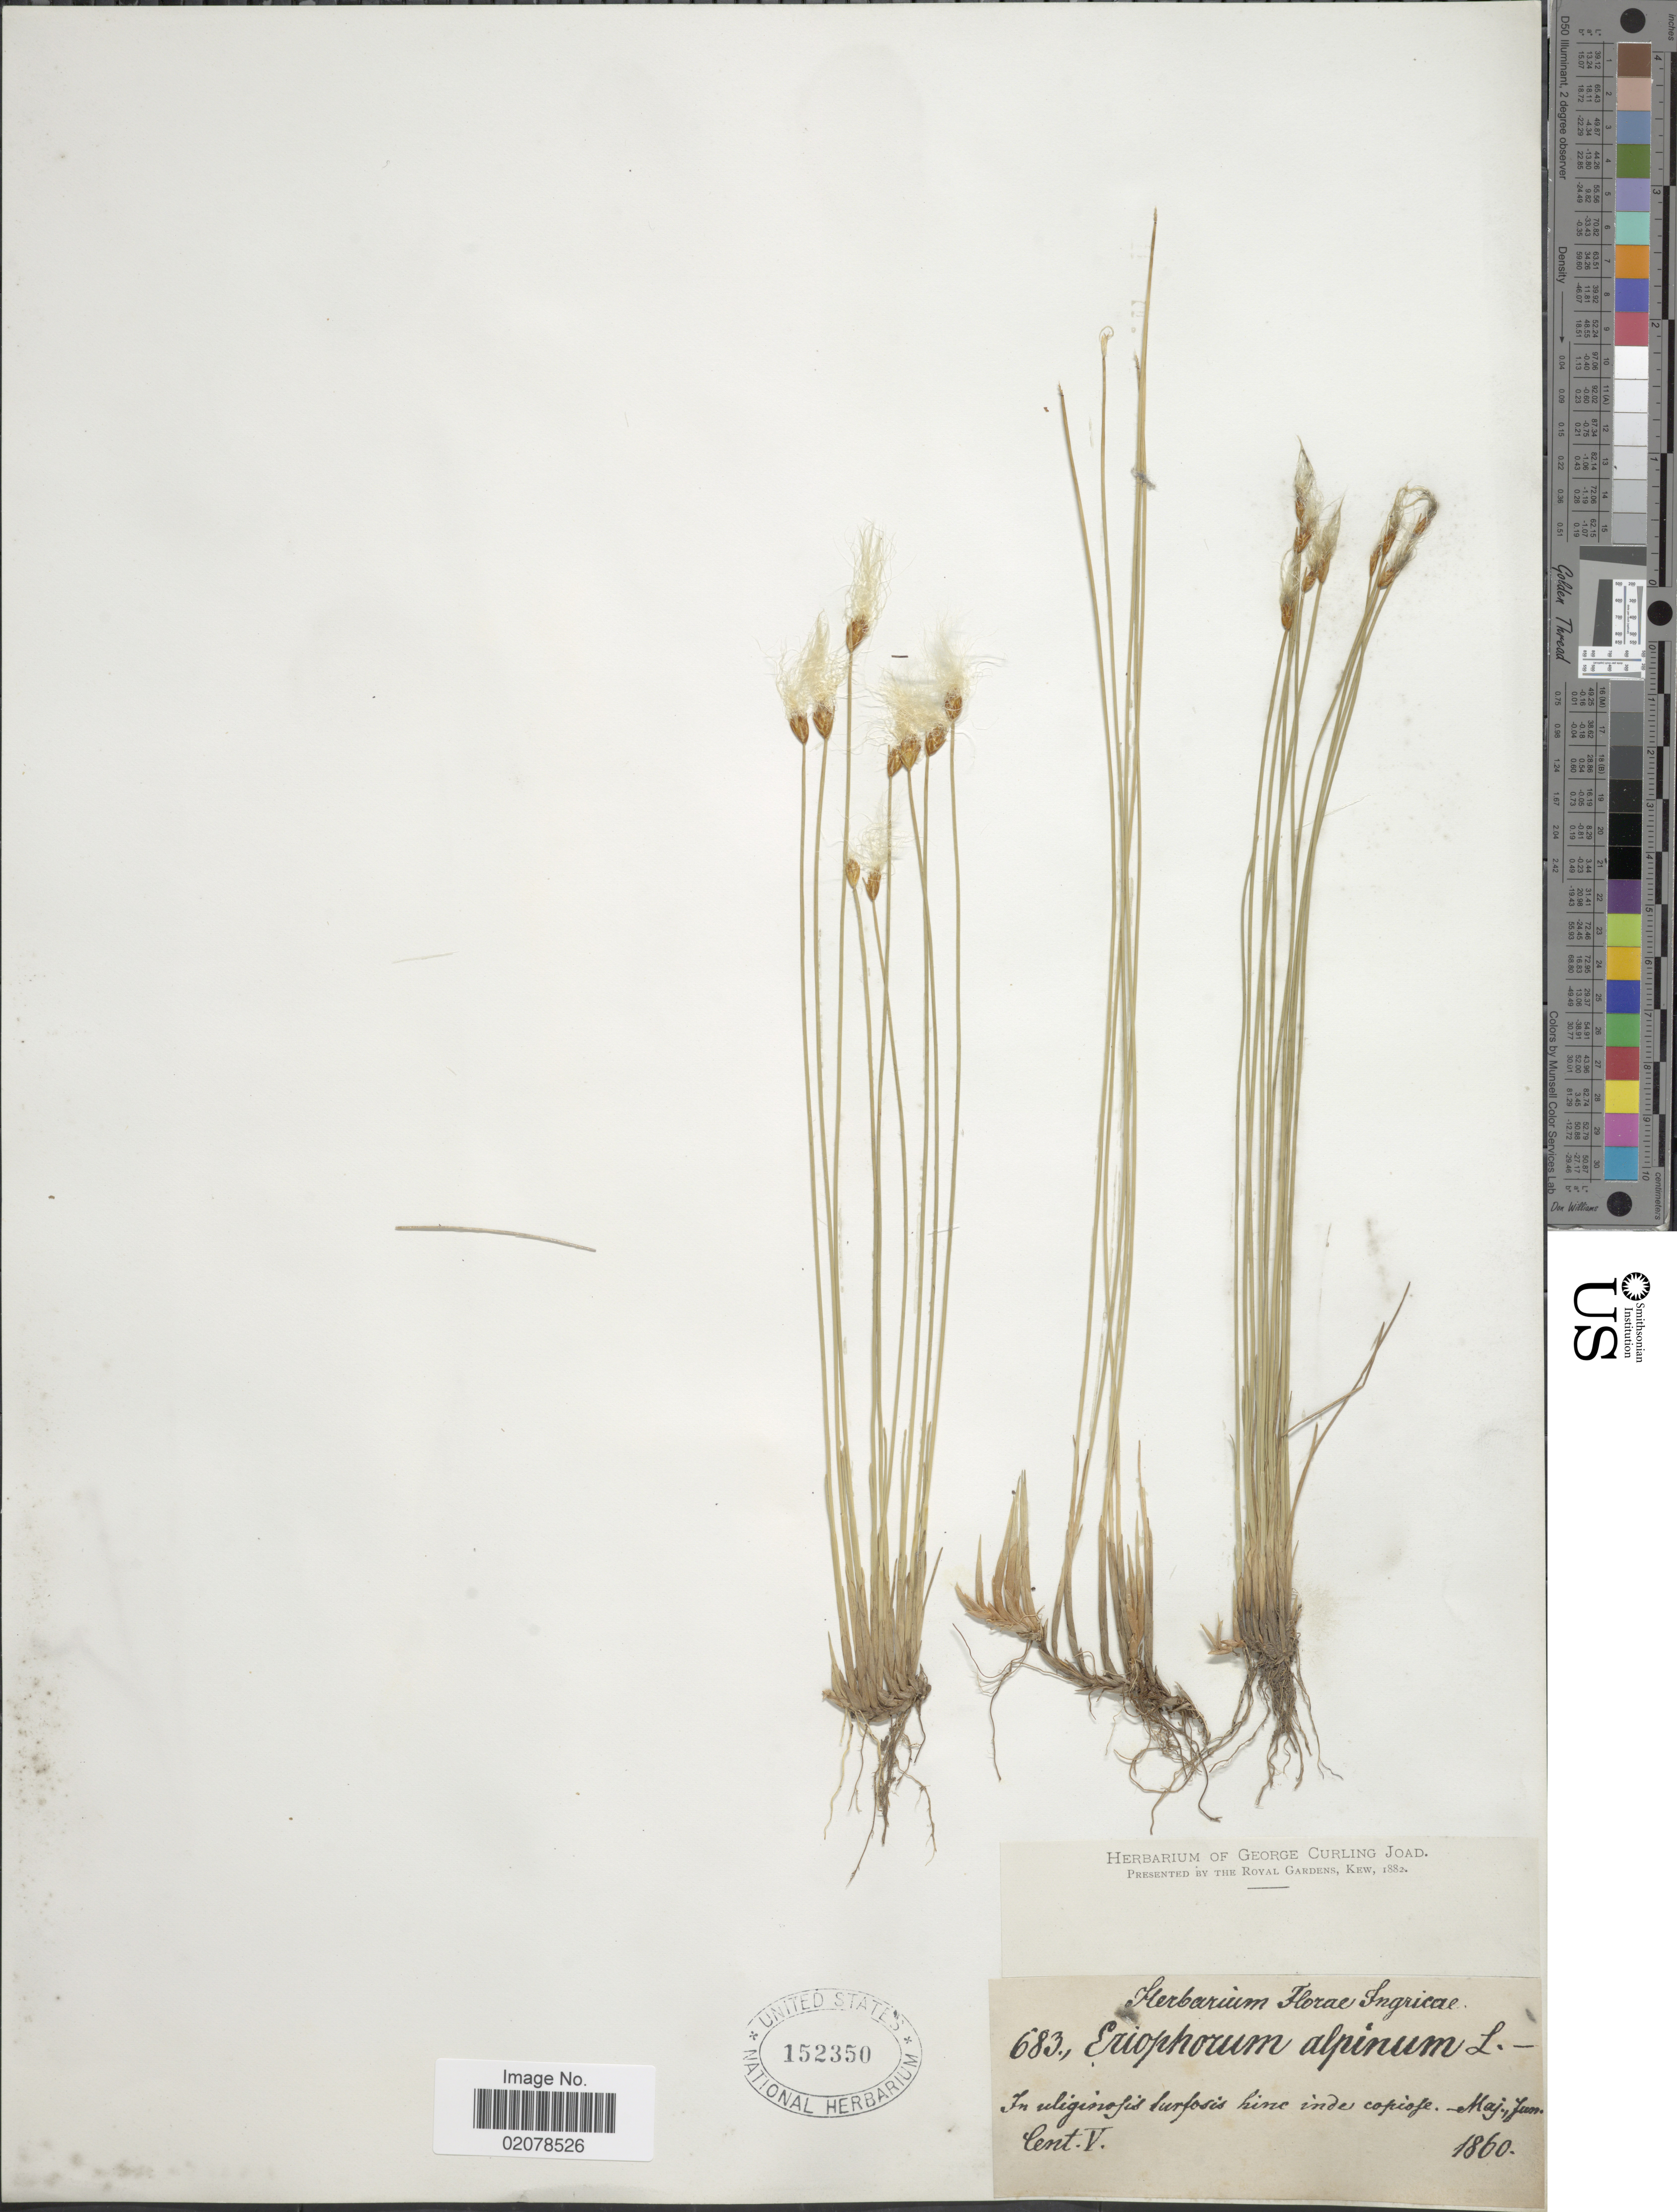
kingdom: Plantae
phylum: Tracheophyta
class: Liliopsida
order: Poales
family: Cyperaceae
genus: Trichophorum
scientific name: Trichophorum alpinum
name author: (L.) Pers.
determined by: Strong, M. T., (US), Smithsonian Institution - National Museum of Natural History (UNITED STATES)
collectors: ex herb. George Curling Joad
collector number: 683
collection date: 1860-05/1860-06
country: Russian Federation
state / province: St. Petersburg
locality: Florae Ingricae.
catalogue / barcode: US 152350